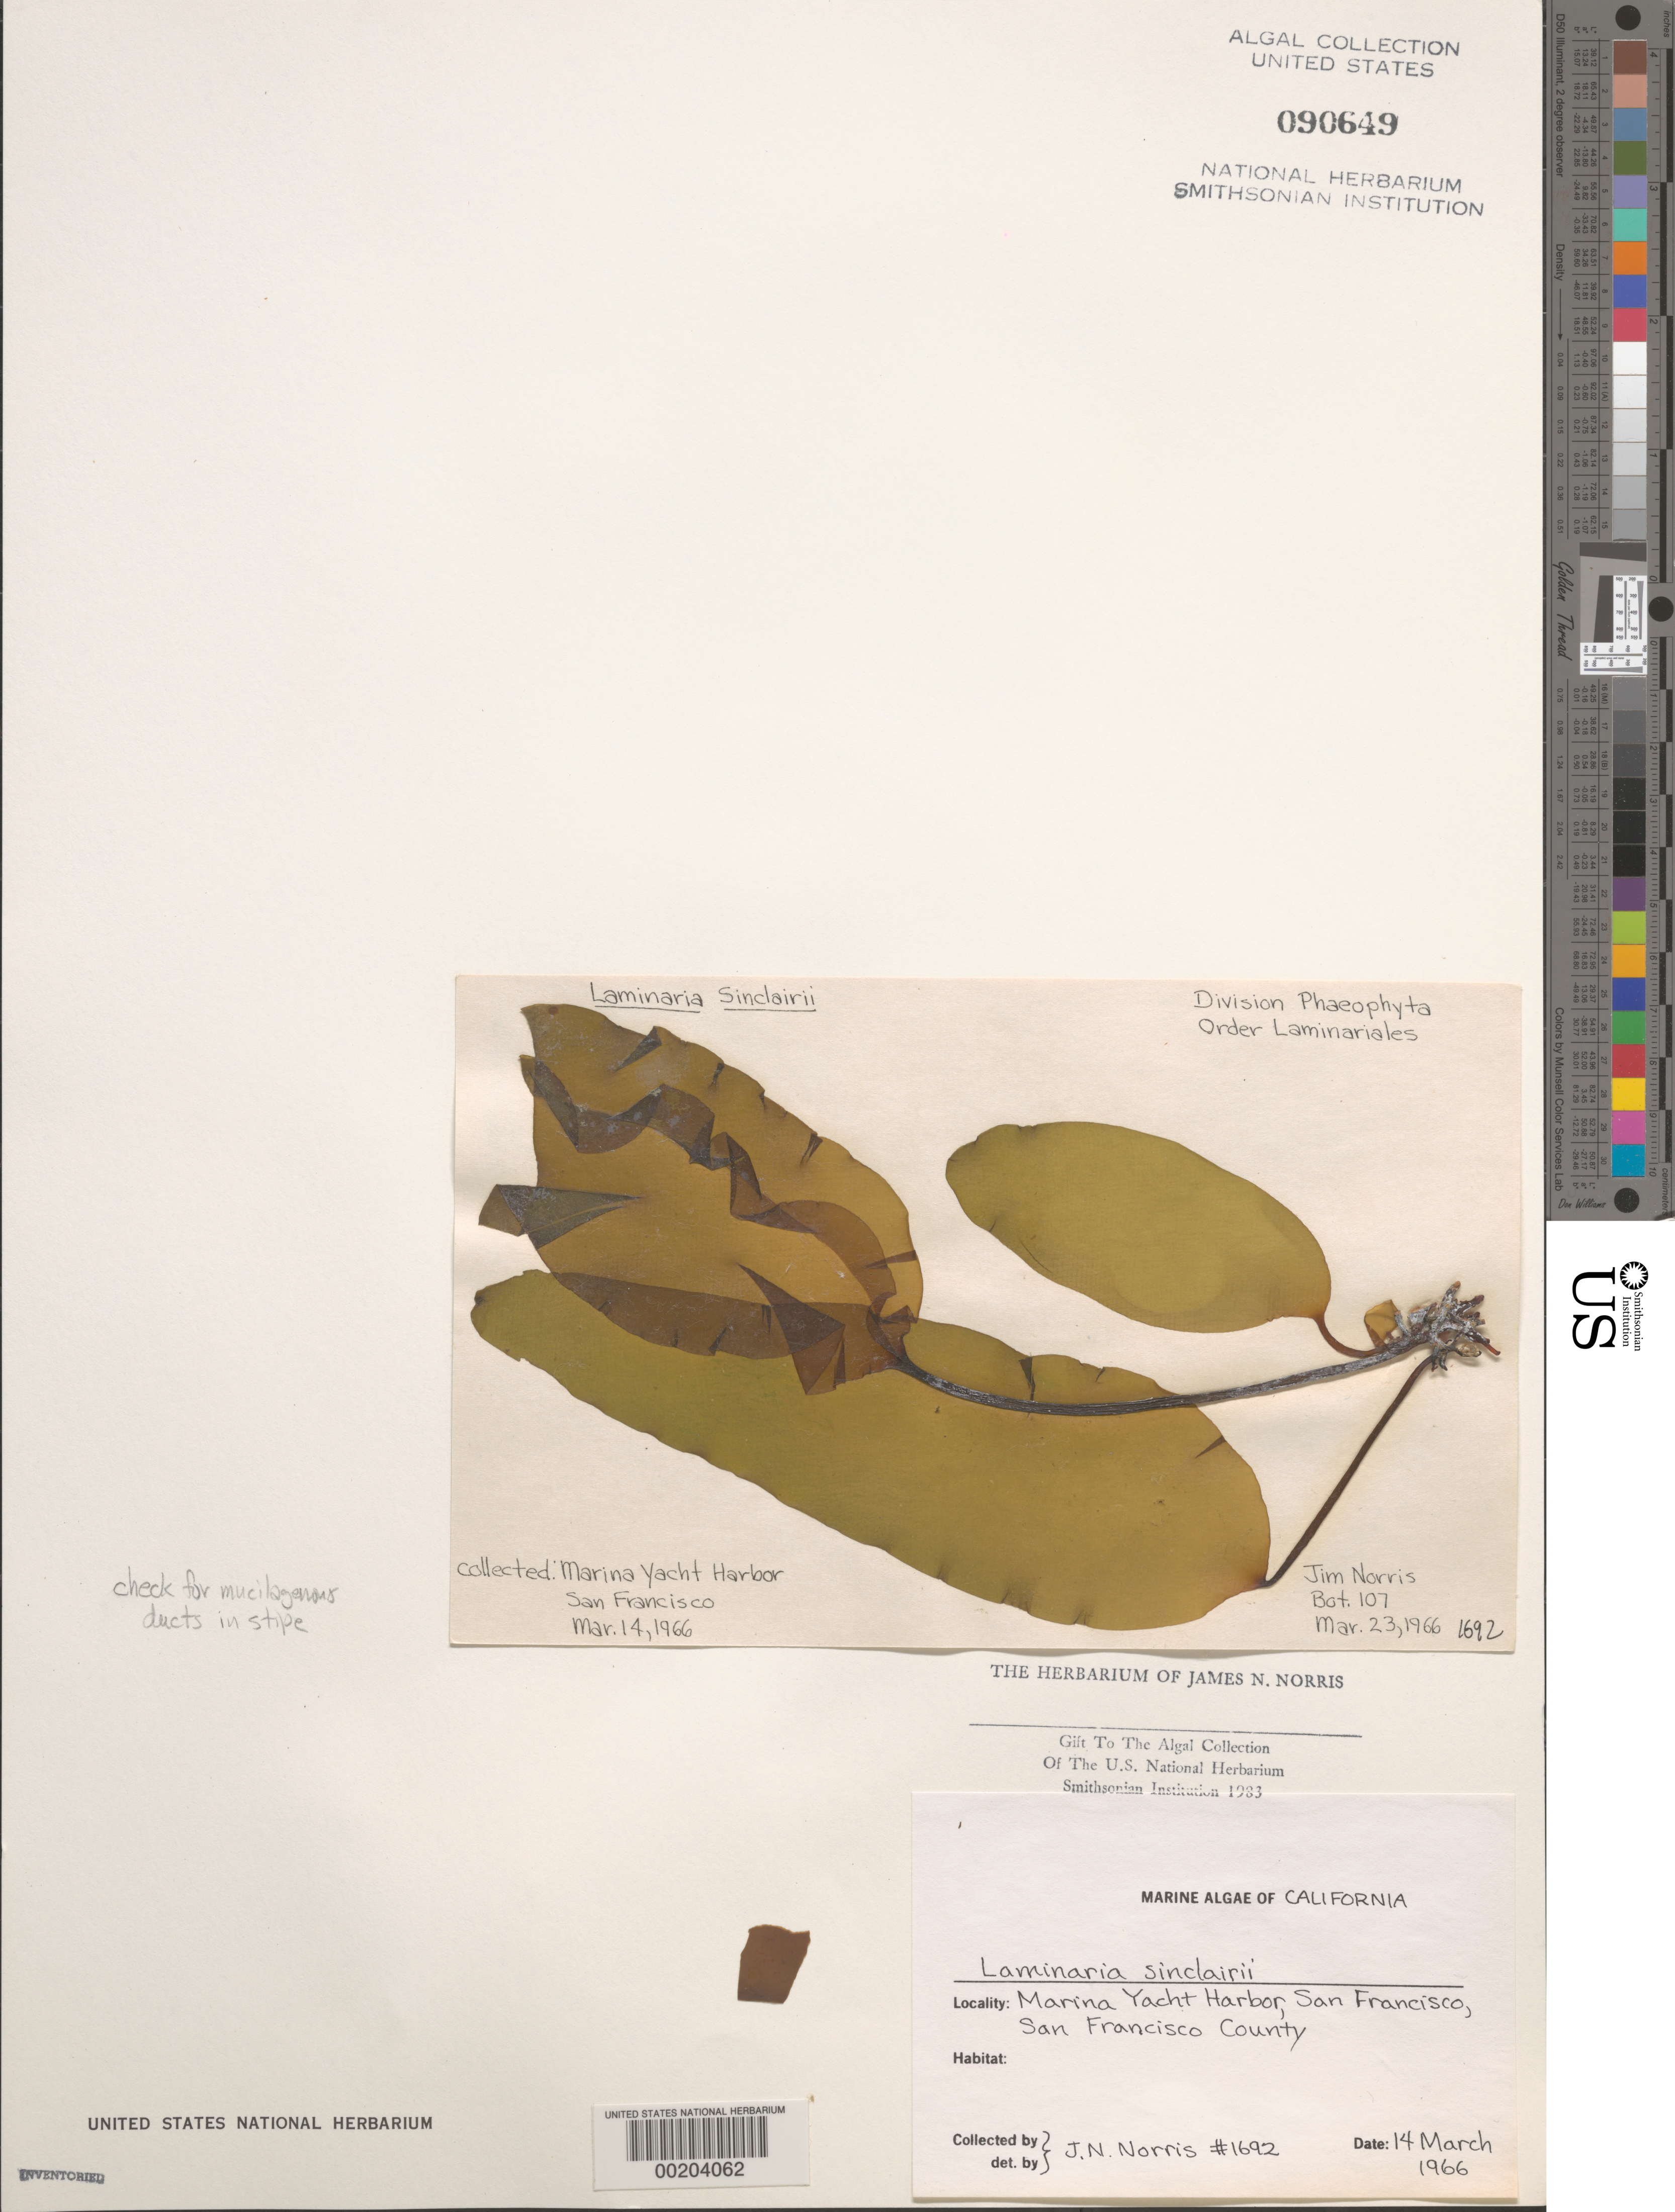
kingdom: Chromista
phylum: Ochrophyta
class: Phaeophyceae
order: Laminariales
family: Laminariaceae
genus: Laminaria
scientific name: Laminaria sinclairii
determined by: Norris, James N.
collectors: J. N. Norris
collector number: JN-1692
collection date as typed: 14 Mar 1966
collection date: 1966-03-14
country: United States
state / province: California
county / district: San Francisco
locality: San Francisco Marina Yacht Harbor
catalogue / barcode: US 90649